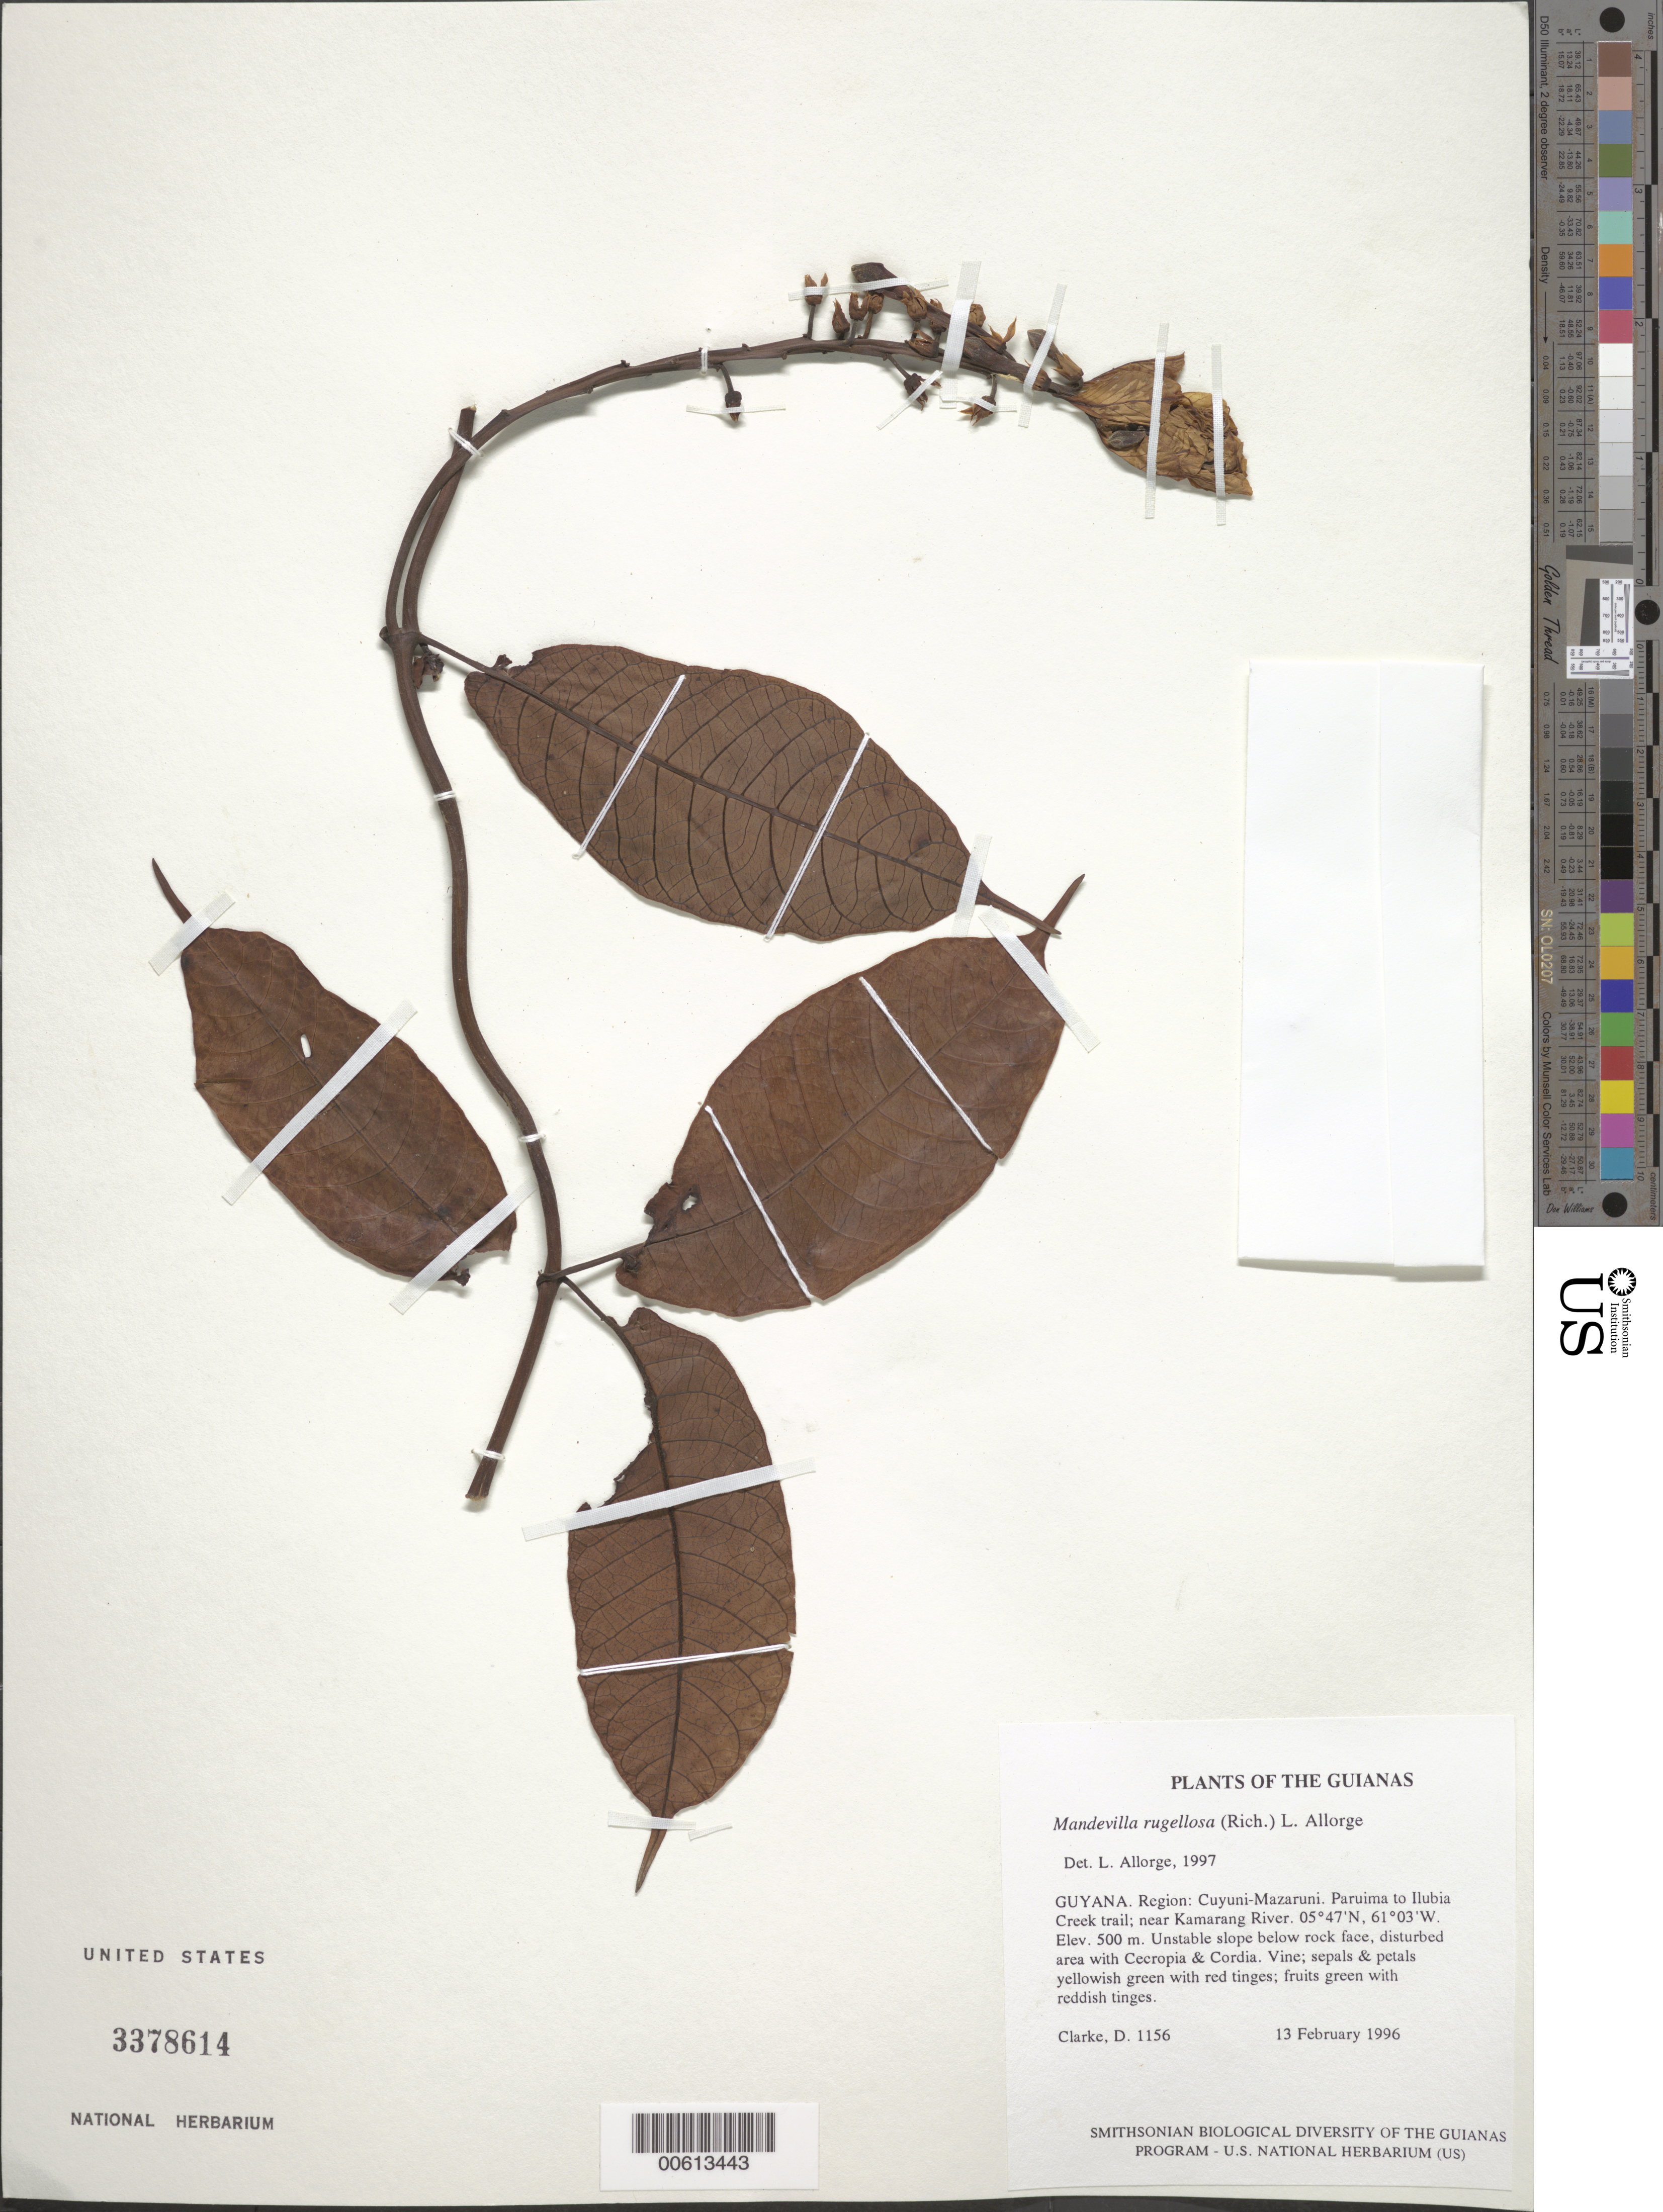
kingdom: Plantae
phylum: Tracheophyta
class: Magnoliopsida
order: Gentianales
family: Apocynaceae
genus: Mandevilla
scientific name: Mandevilla rugellosa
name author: (Rich.) L. Allorge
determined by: Allorge, L.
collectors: H. D. Clarke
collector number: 1156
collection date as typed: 13 February 1996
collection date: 1996-02-13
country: Guyana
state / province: Cuyuni-Mazaruni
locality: Paruima to Ilubia Creek trail; near Kamarang River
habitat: Unstable slope below rock face, disturbed area with Cecropia & Cordia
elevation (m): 500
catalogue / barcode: US 3378614